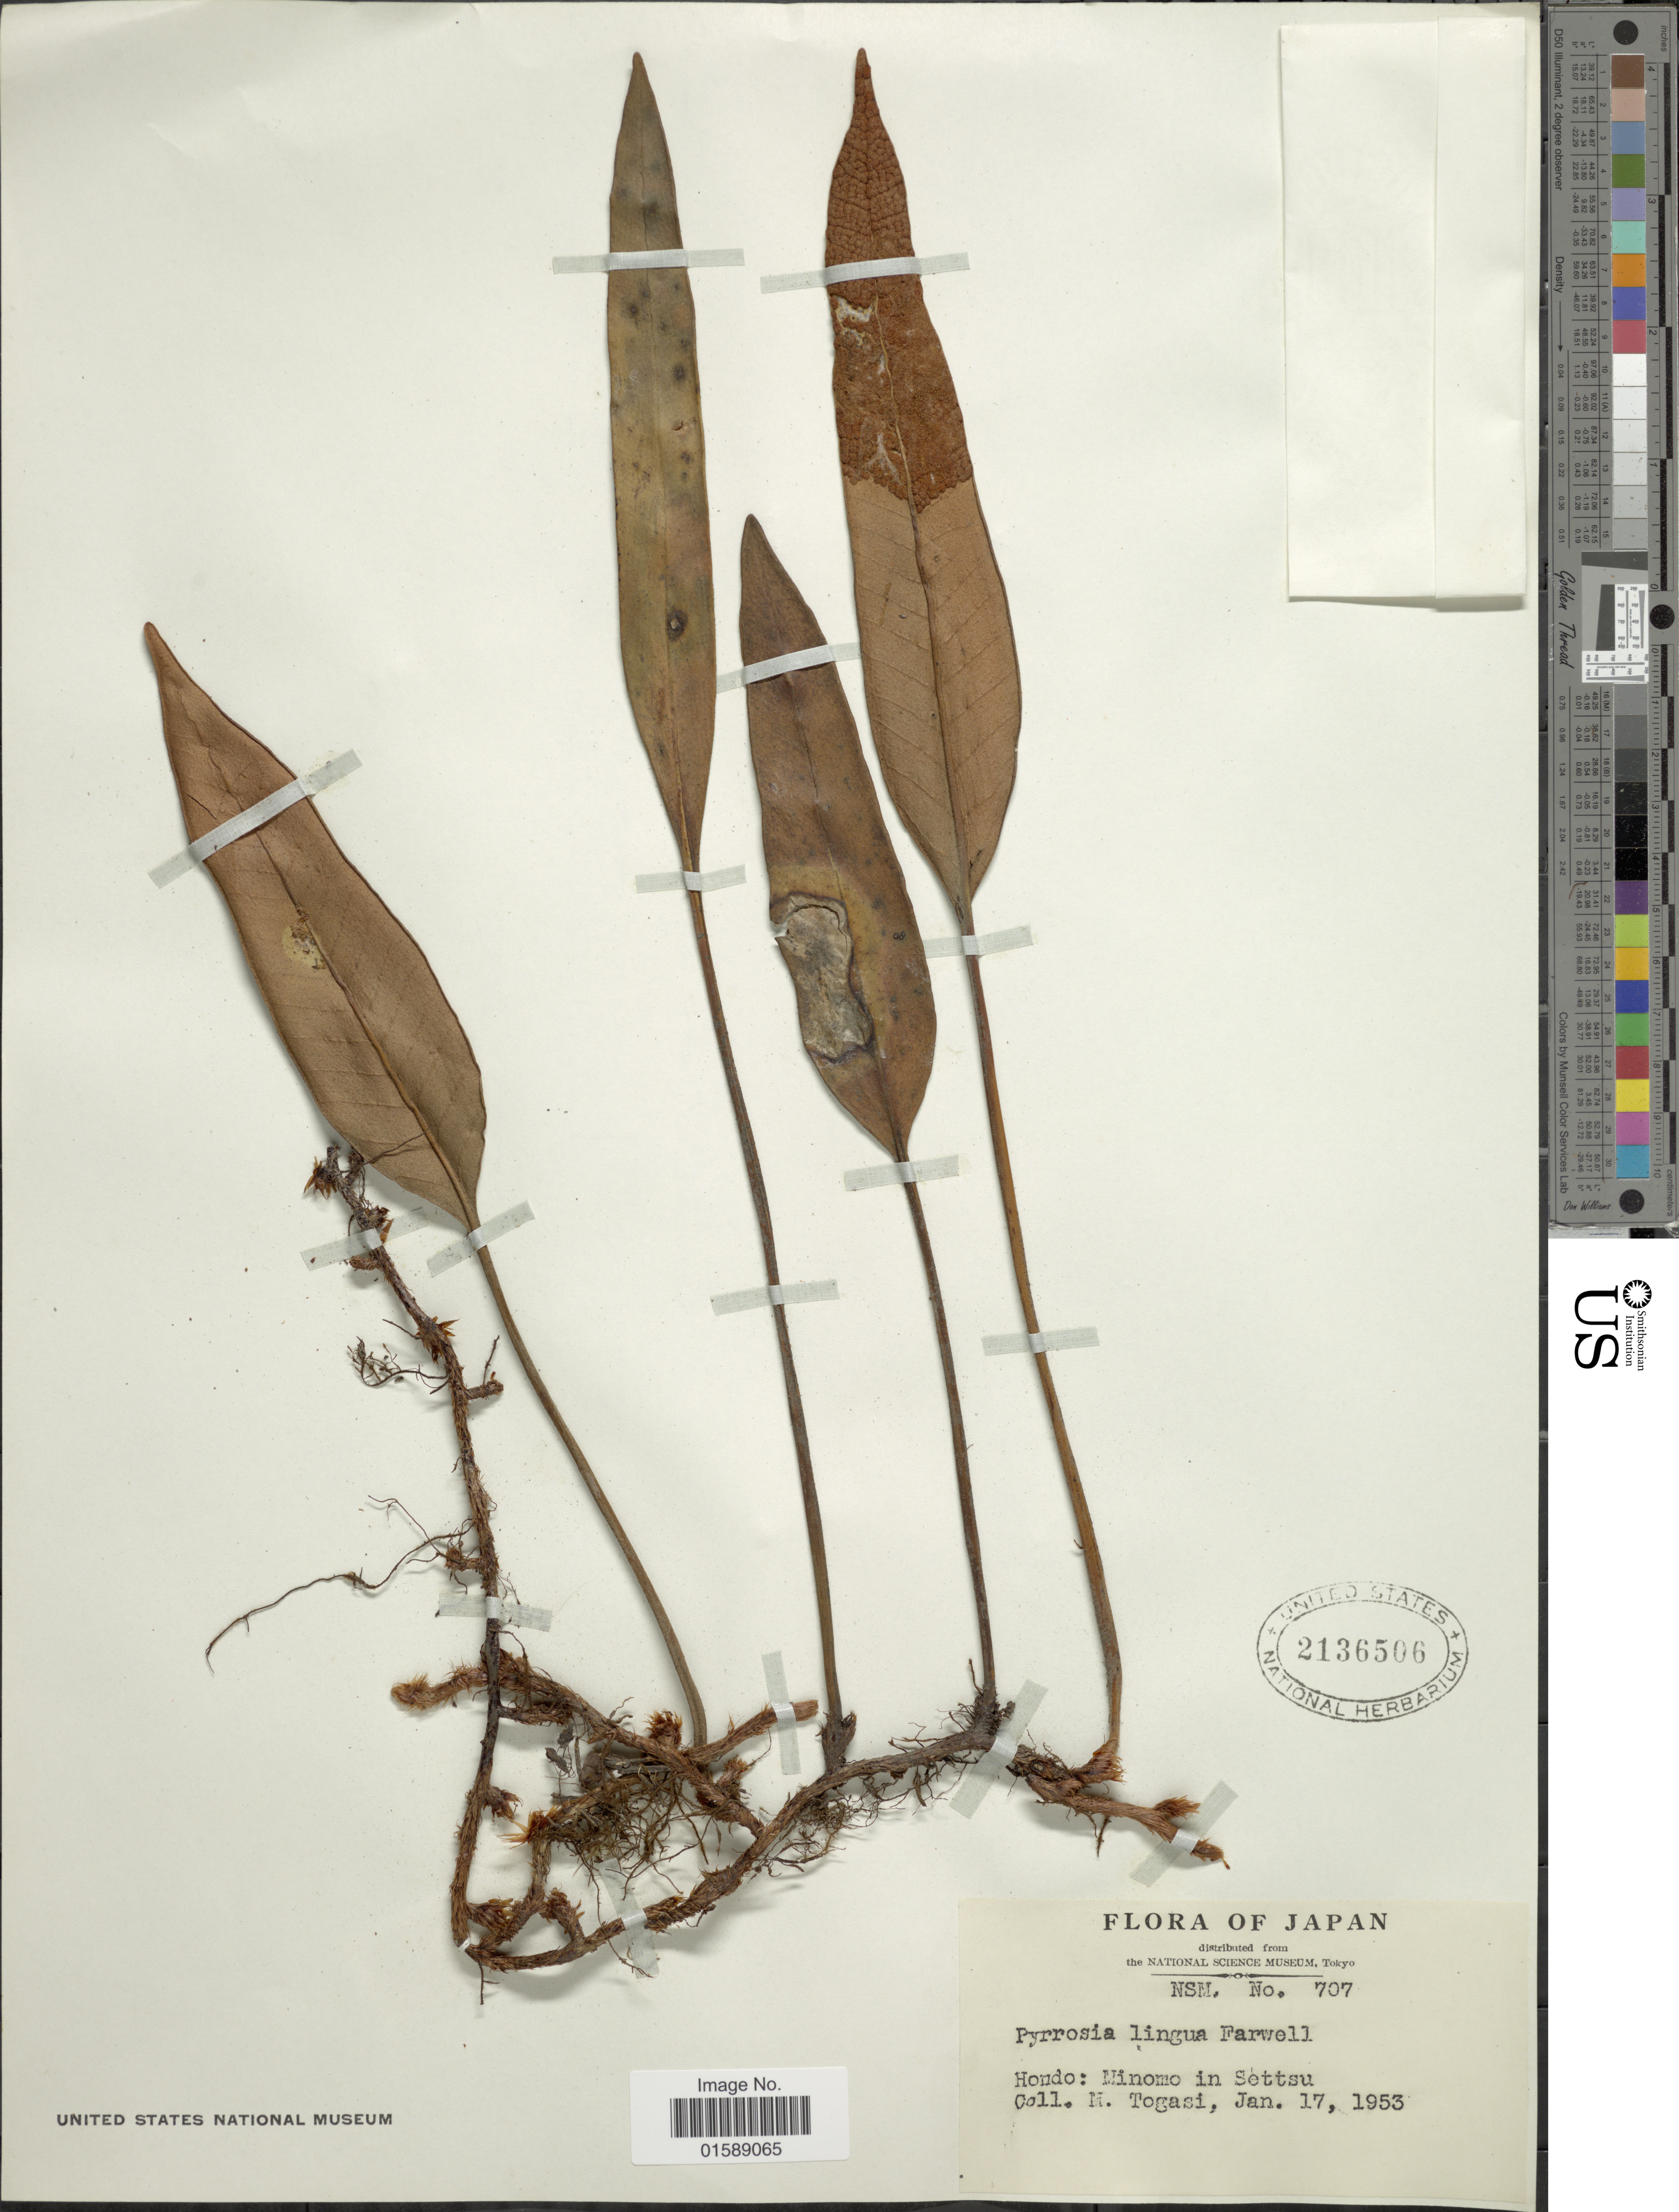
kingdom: Plantae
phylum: Tracheophyta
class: Polypodiopsida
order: Polypodiales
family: Polypodiaceae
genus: Pyrrosia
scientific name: Pyrrosia lingua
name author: (Thurb.) Farw.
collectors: M. Togasi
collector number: NSM. 707*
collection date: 1953-01-17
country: Japan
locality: Hondo: Minomo in Settsu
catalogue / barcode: US 2136506